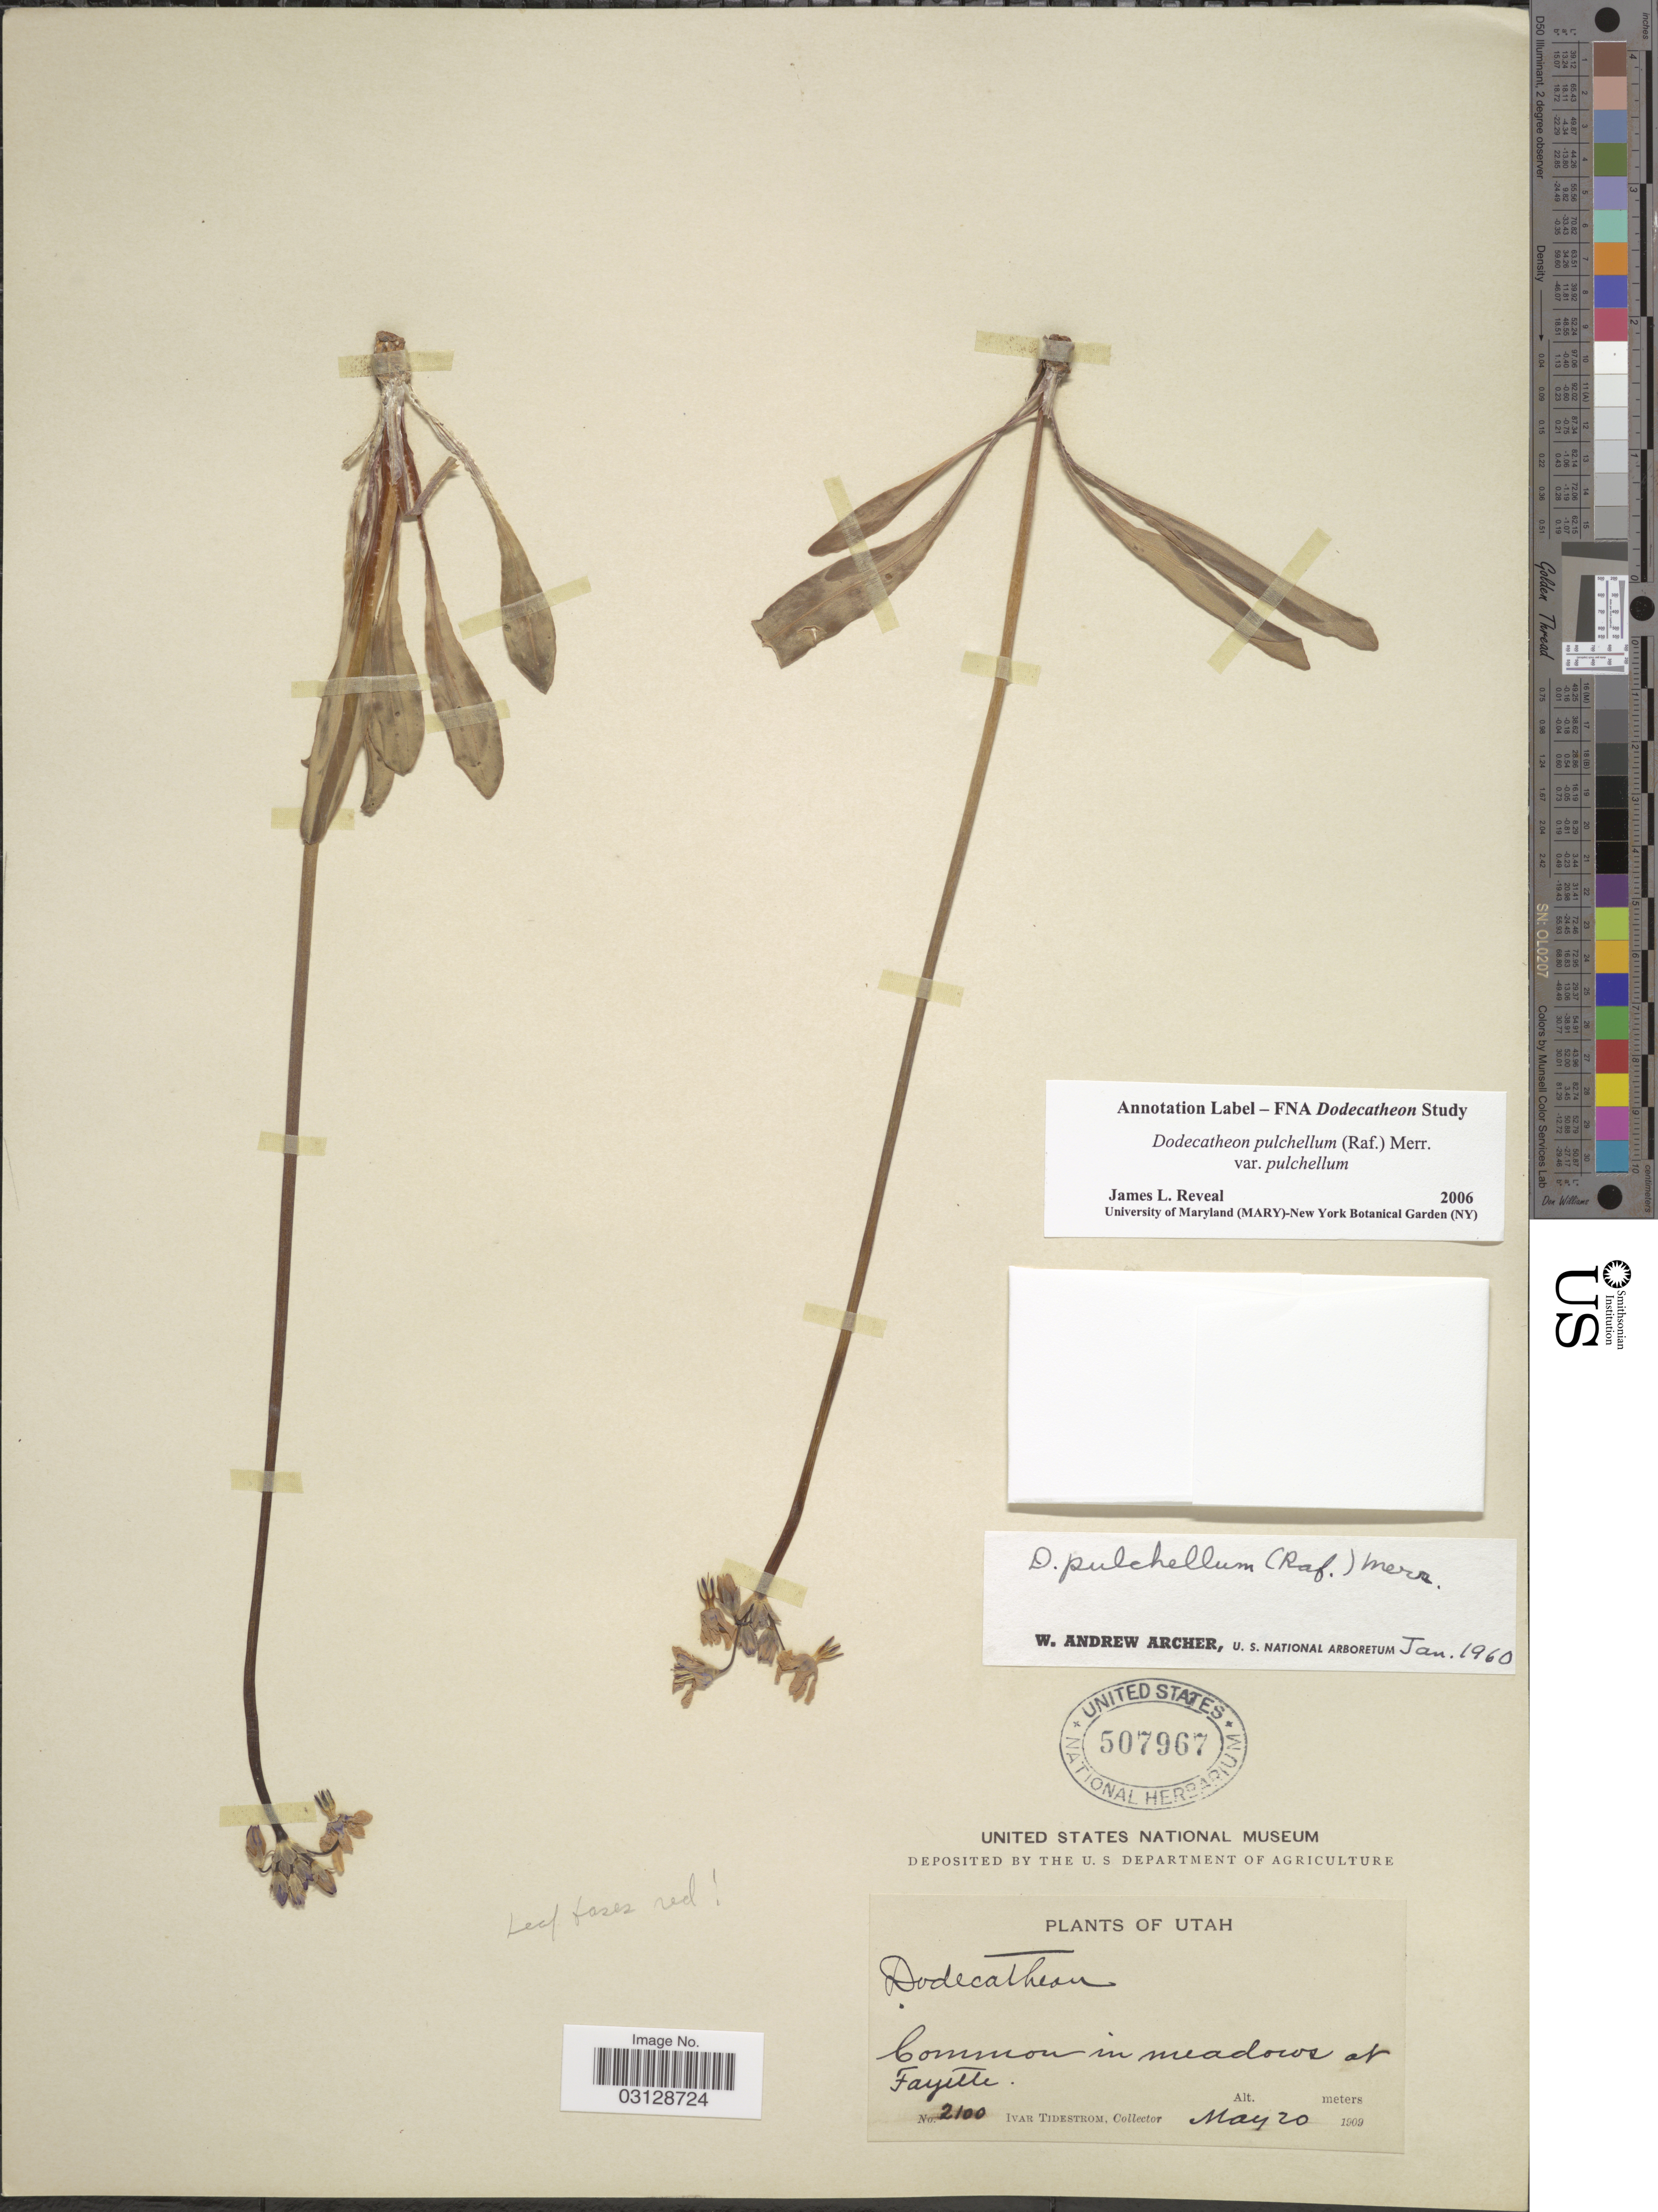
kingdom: Plantae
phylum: Tracheophyta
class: Magnoliopsida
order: Ericales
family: Primulaceae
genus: Dodecatheon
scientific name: Dodecatheon pulchellum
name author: (Raf.) Merr.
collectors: I. F. Tidestrom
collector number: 2100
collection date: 1909-05-20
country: United States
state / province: Utah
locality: At Fayette.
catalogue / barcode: US 507967